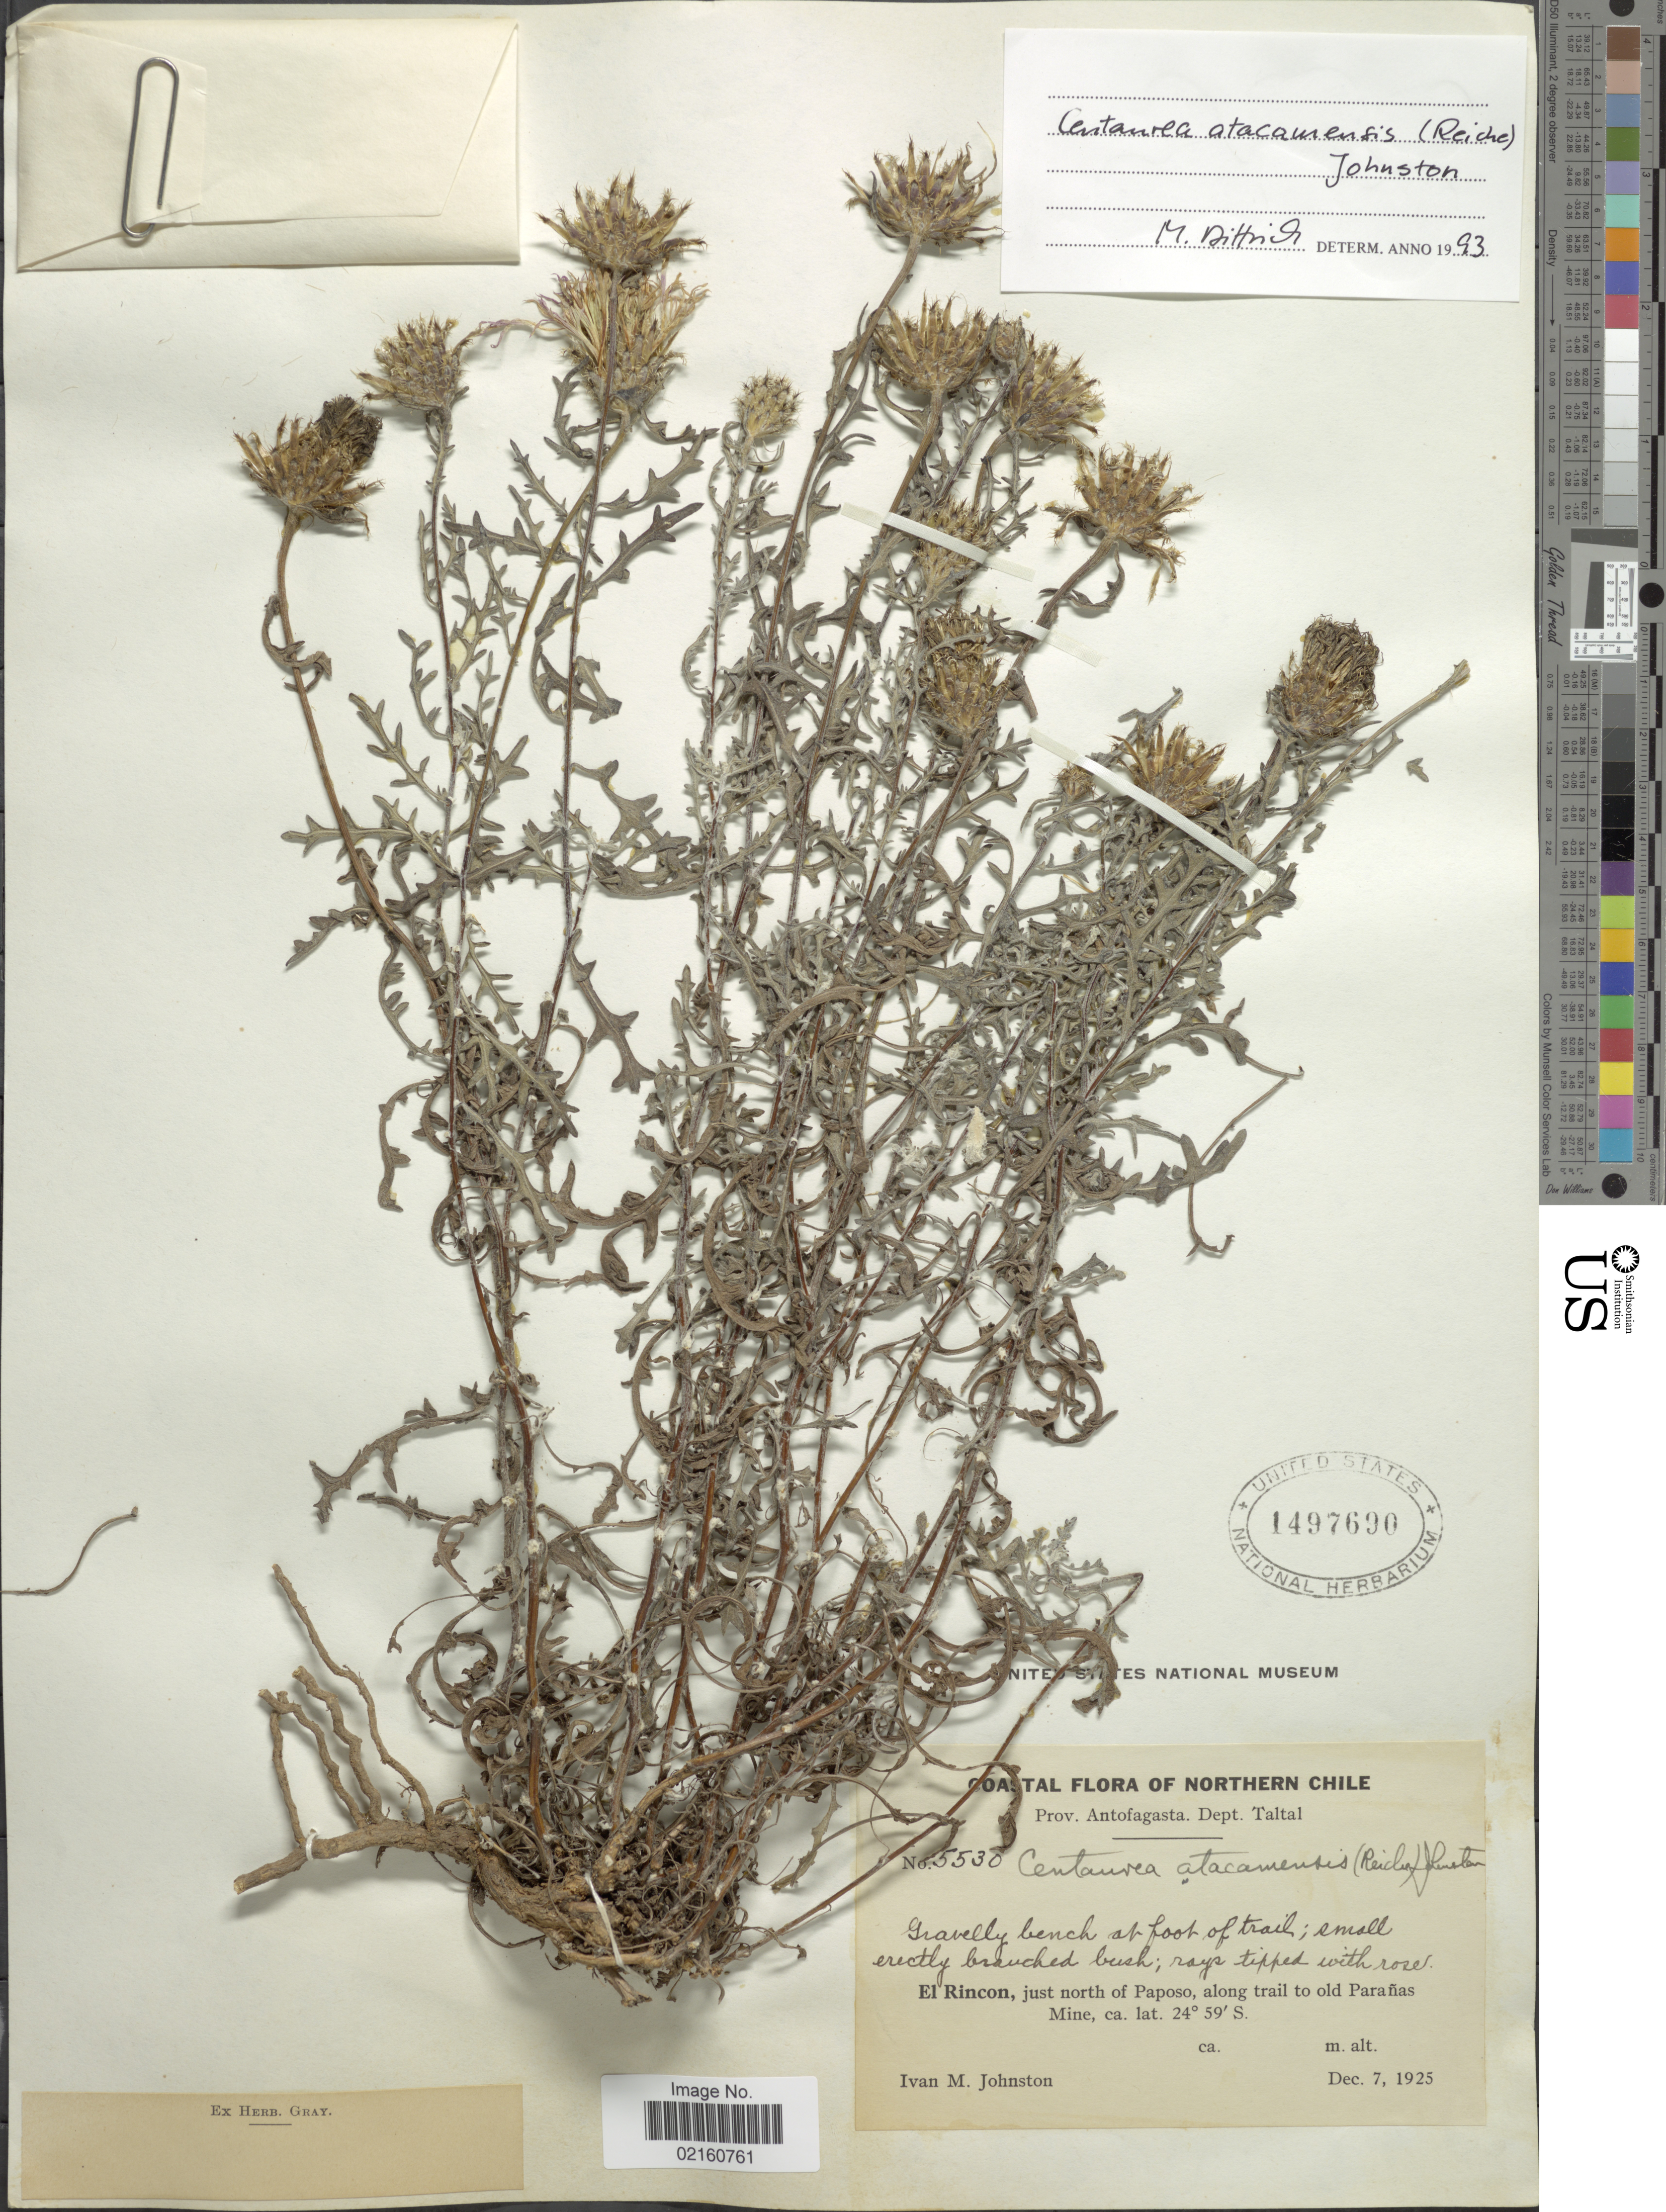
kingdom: Plantae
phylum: Tracheophyta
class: Magnoliopsida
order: Asterales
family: Asteraceae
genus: Centaurea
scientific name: Centaurea atacamensis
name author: (Reiche) I.M. Johnst.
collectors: I.M. Johnston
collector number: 5530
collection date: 1925-12-07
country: Chile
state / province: Antofagasta (II)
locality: Northern Chile, Dept. Taltal, El Rincon, just north of Paposo, along trail to old Paranas Mine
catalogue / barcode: US 1497690